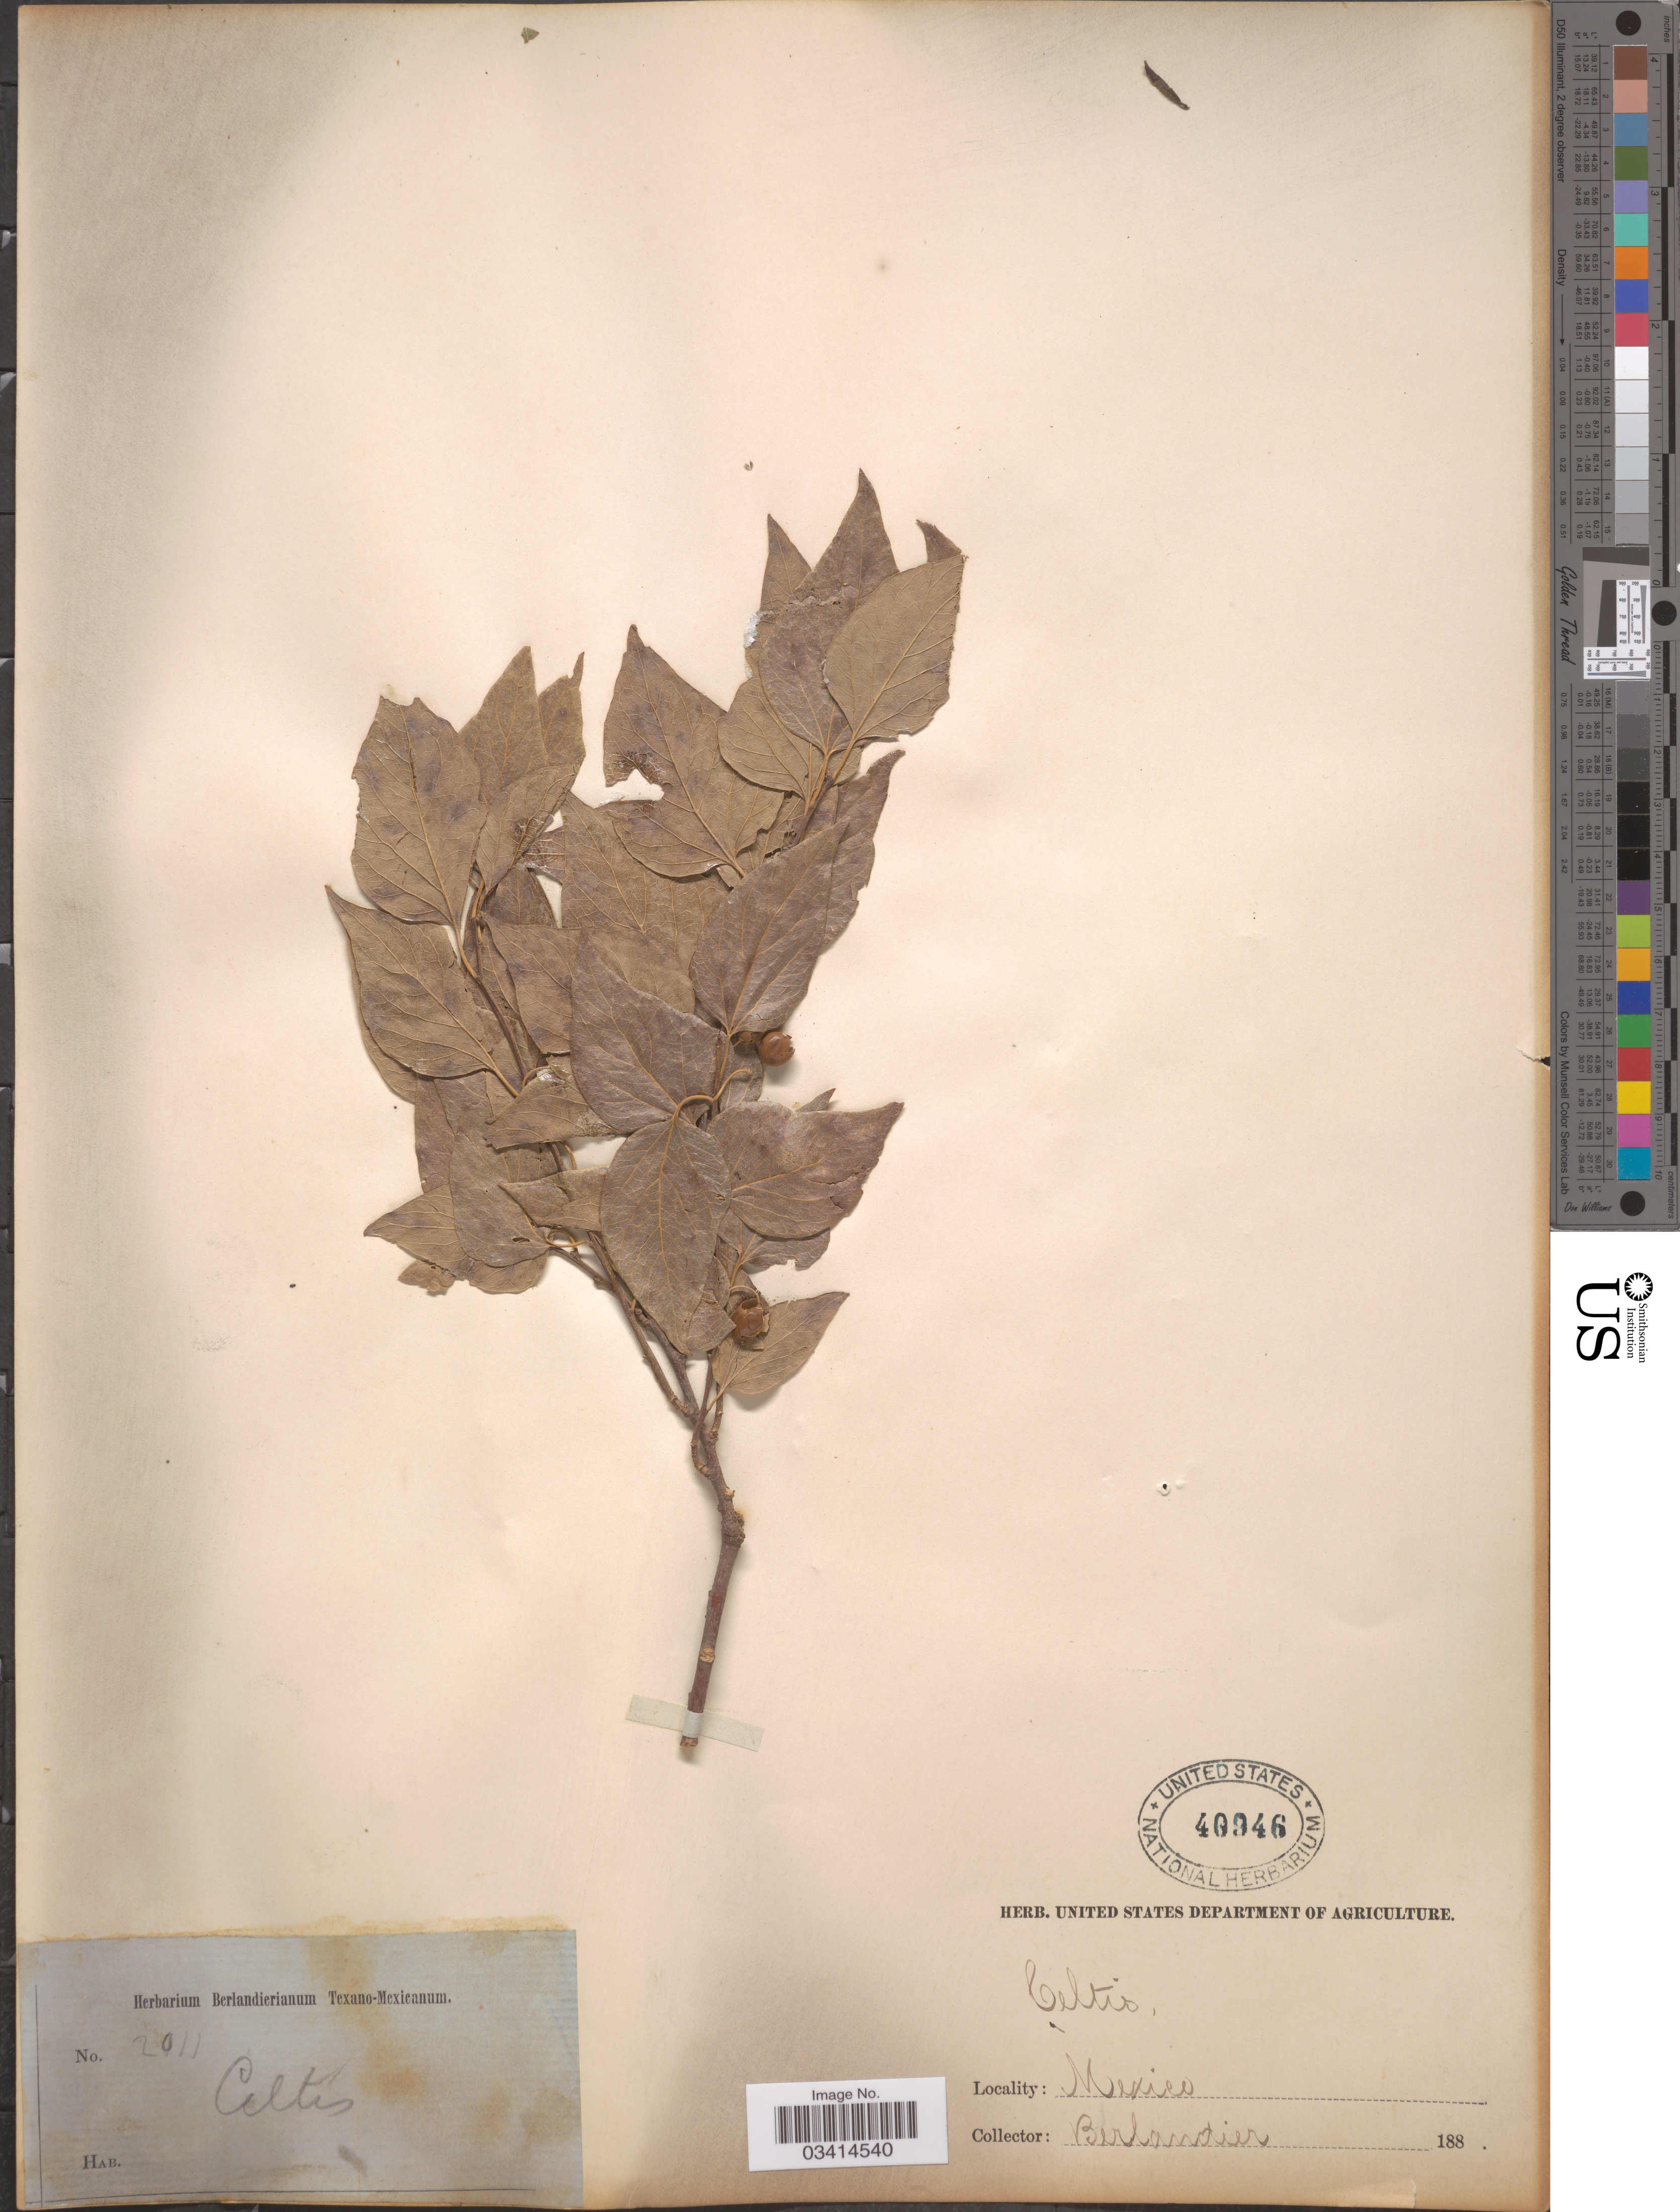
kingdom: Plantae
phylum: Tracheophyta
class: Magnoliopsida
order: Rosales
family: Cannabaceae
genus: Celtis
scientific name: Celtis laevigata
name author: Willd.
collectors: J. L. Berlandier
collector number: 2011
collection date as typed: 188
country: Mexico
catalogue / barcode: US 40946